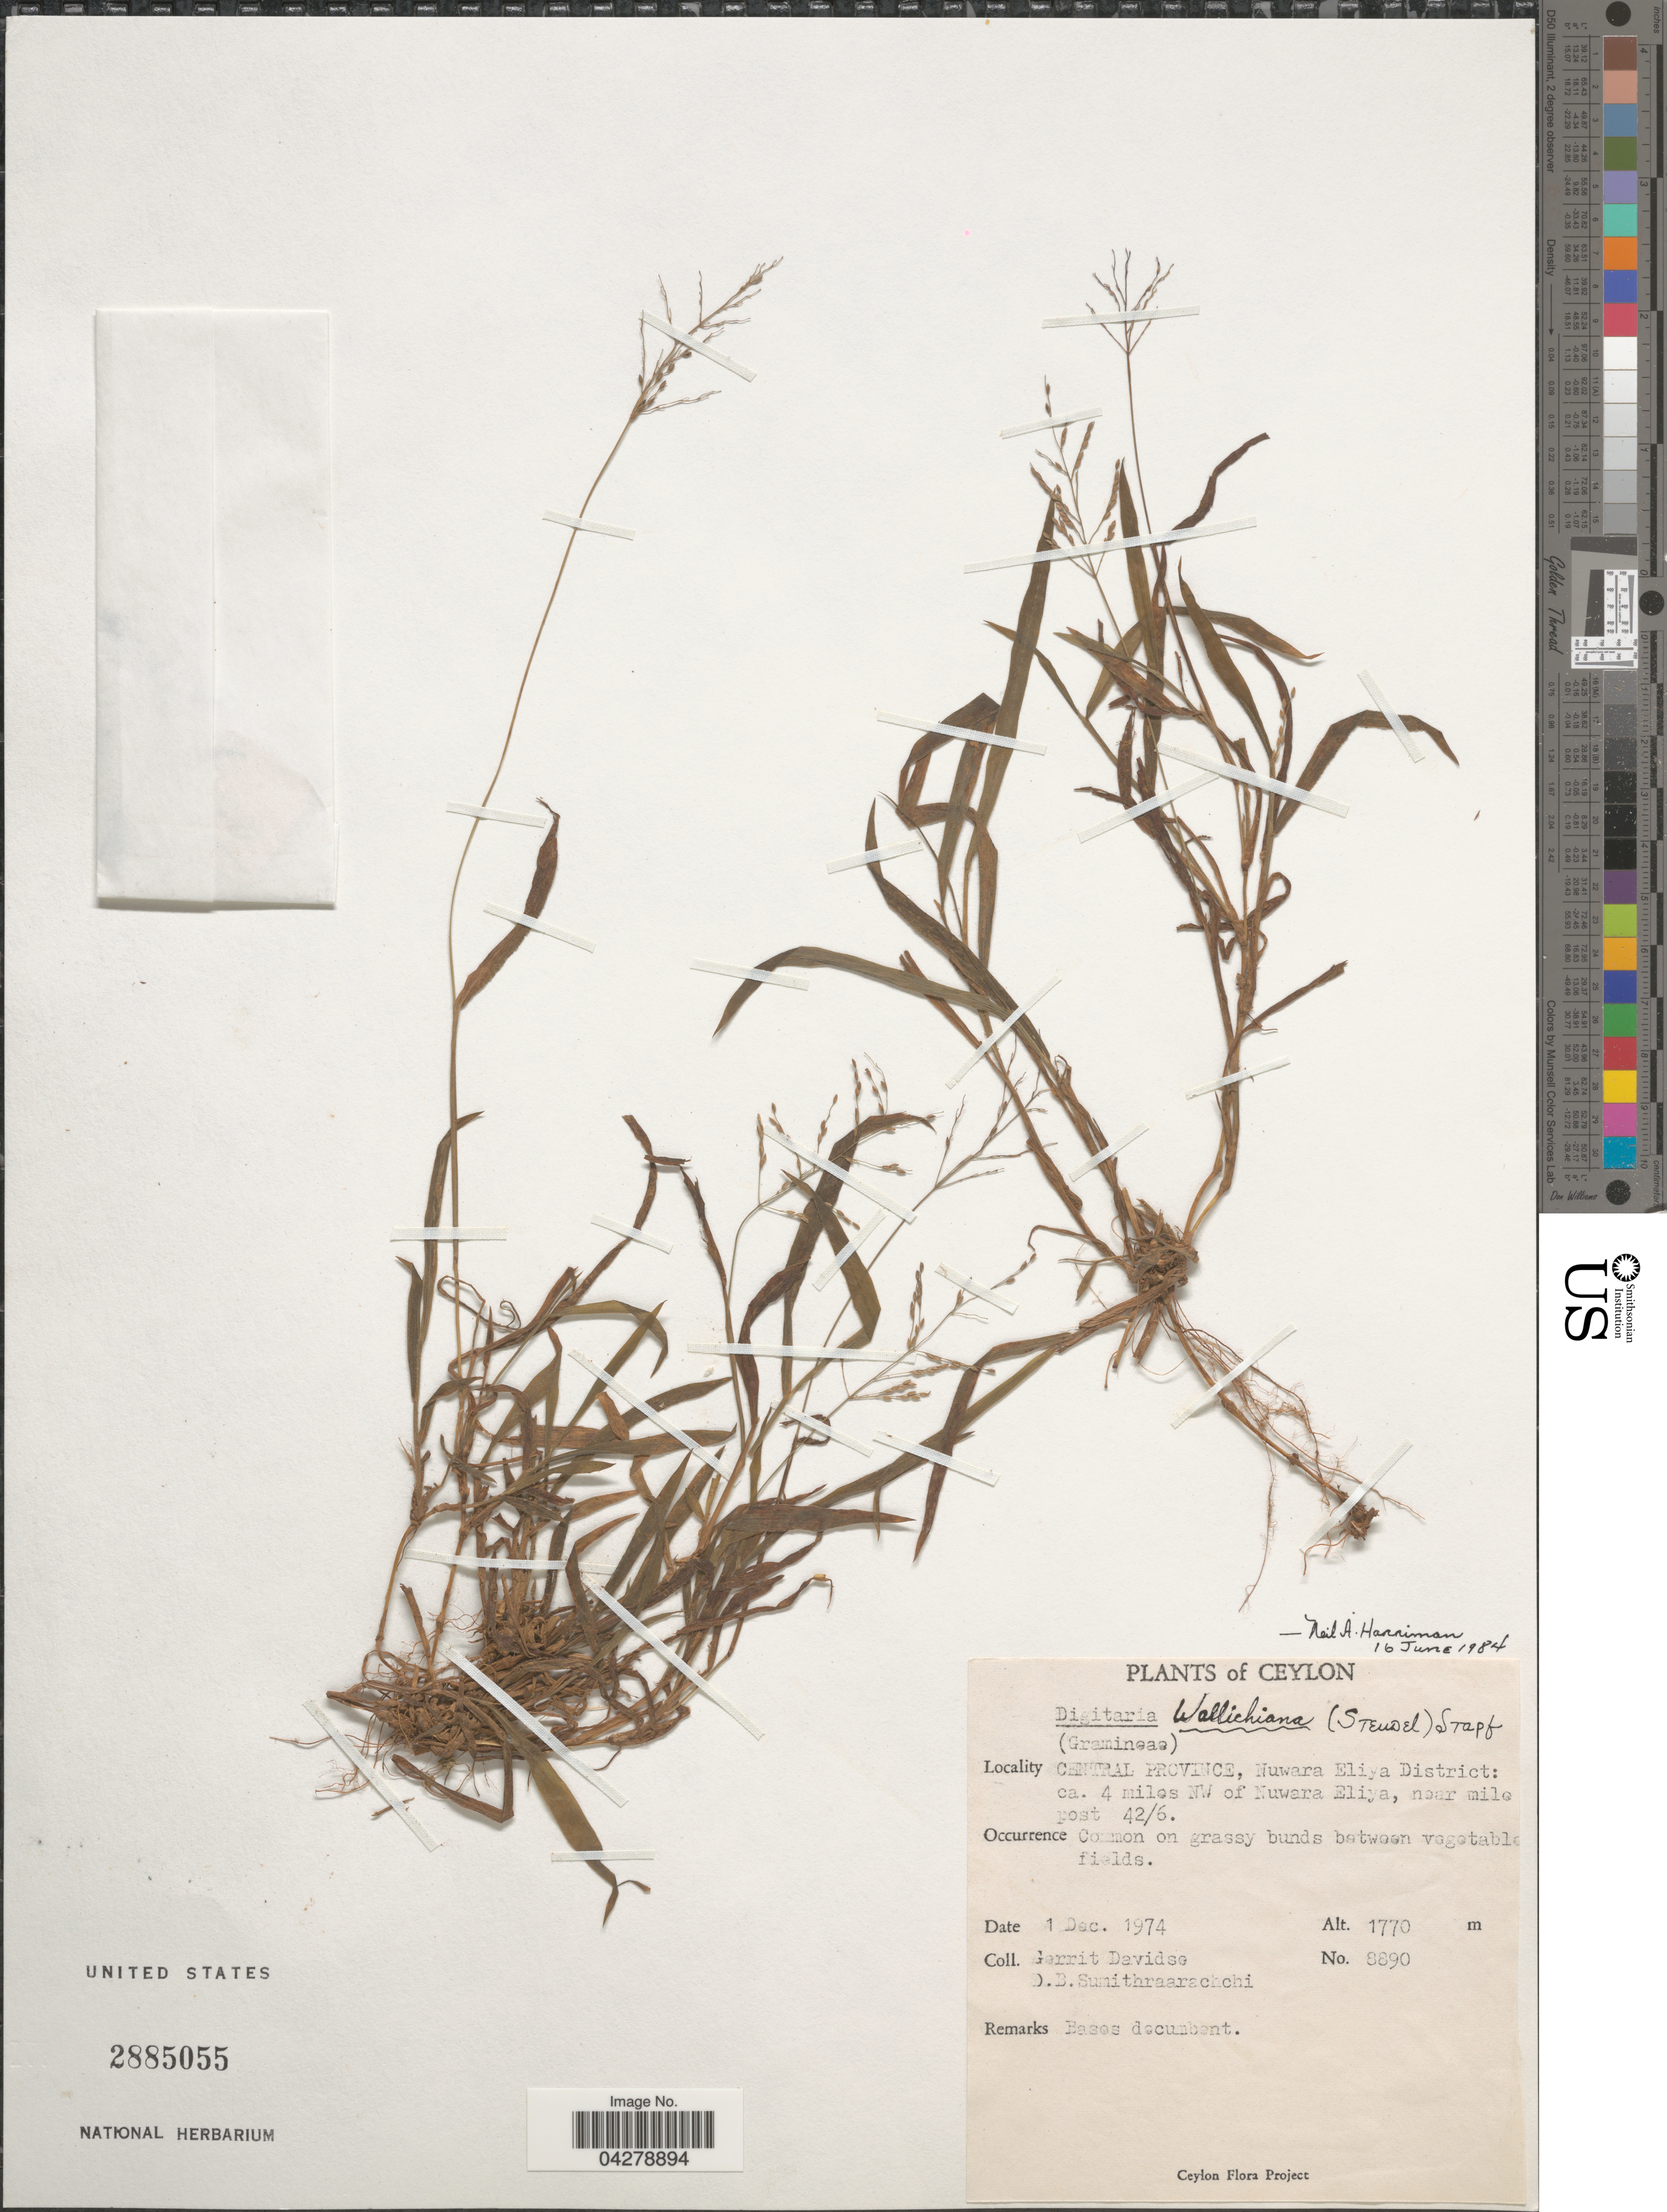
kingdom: Plantae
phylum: Tracheophyta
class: Liliopsida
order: Poales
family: Poaceae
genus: Digitaria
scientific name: Digitaria wallichiana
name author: (Nees) Stapf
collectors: G. Davidse & D. B. Sumithraarachchi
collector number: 8890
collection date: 1974-12-01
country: Sri Lanka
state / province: Central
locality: Ceylon. Central Province, Nuwara Eliya District: ca. 4 miles NW of Nuwara Eliya, near mile post 42/6. Common on grassy bunds between vegetable fields.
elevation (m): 1770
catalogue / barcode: US 2885055